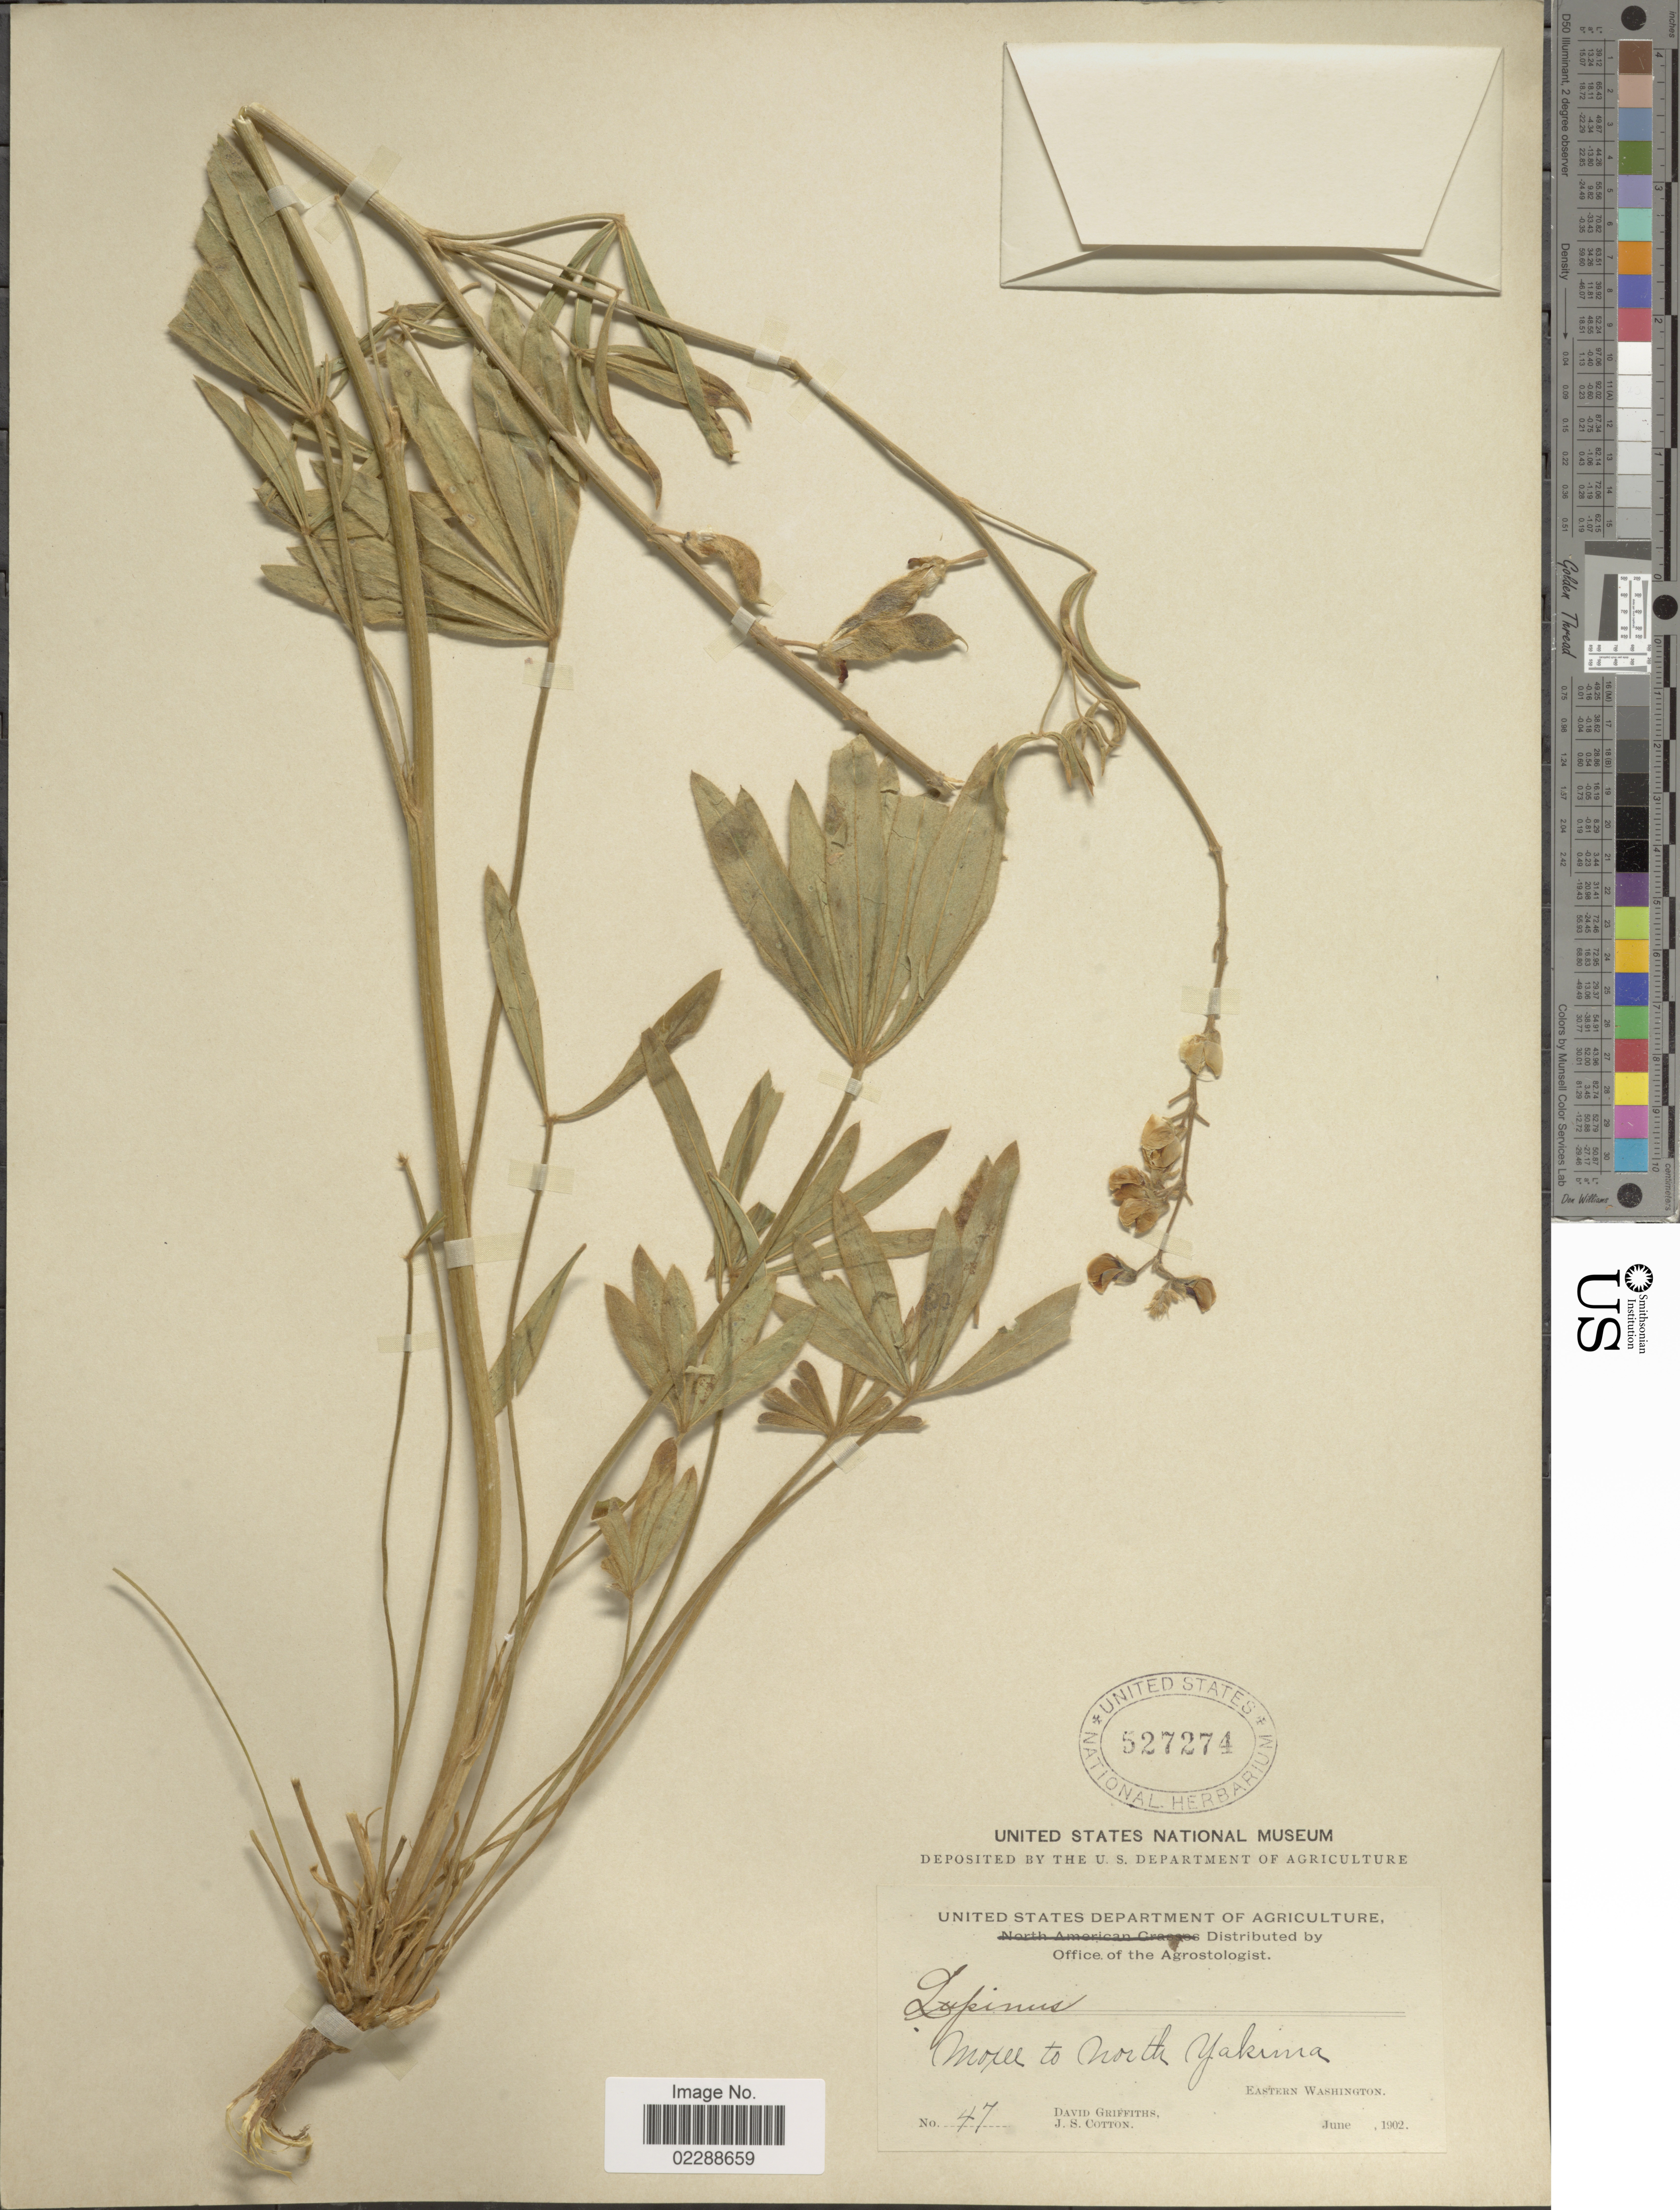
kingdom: Plantae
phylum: Tracheophyta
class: Magnoliopsida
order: Fabales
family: Fabaceae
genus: Lupinus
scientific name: Lupinus sp.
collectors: D. Griffiths & J. S. Cotton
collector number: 47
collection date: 1902-06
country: United States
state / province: Washington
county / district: Yakima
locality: Mozee to North Yakima, Eastern Washington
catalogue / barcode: US 527274